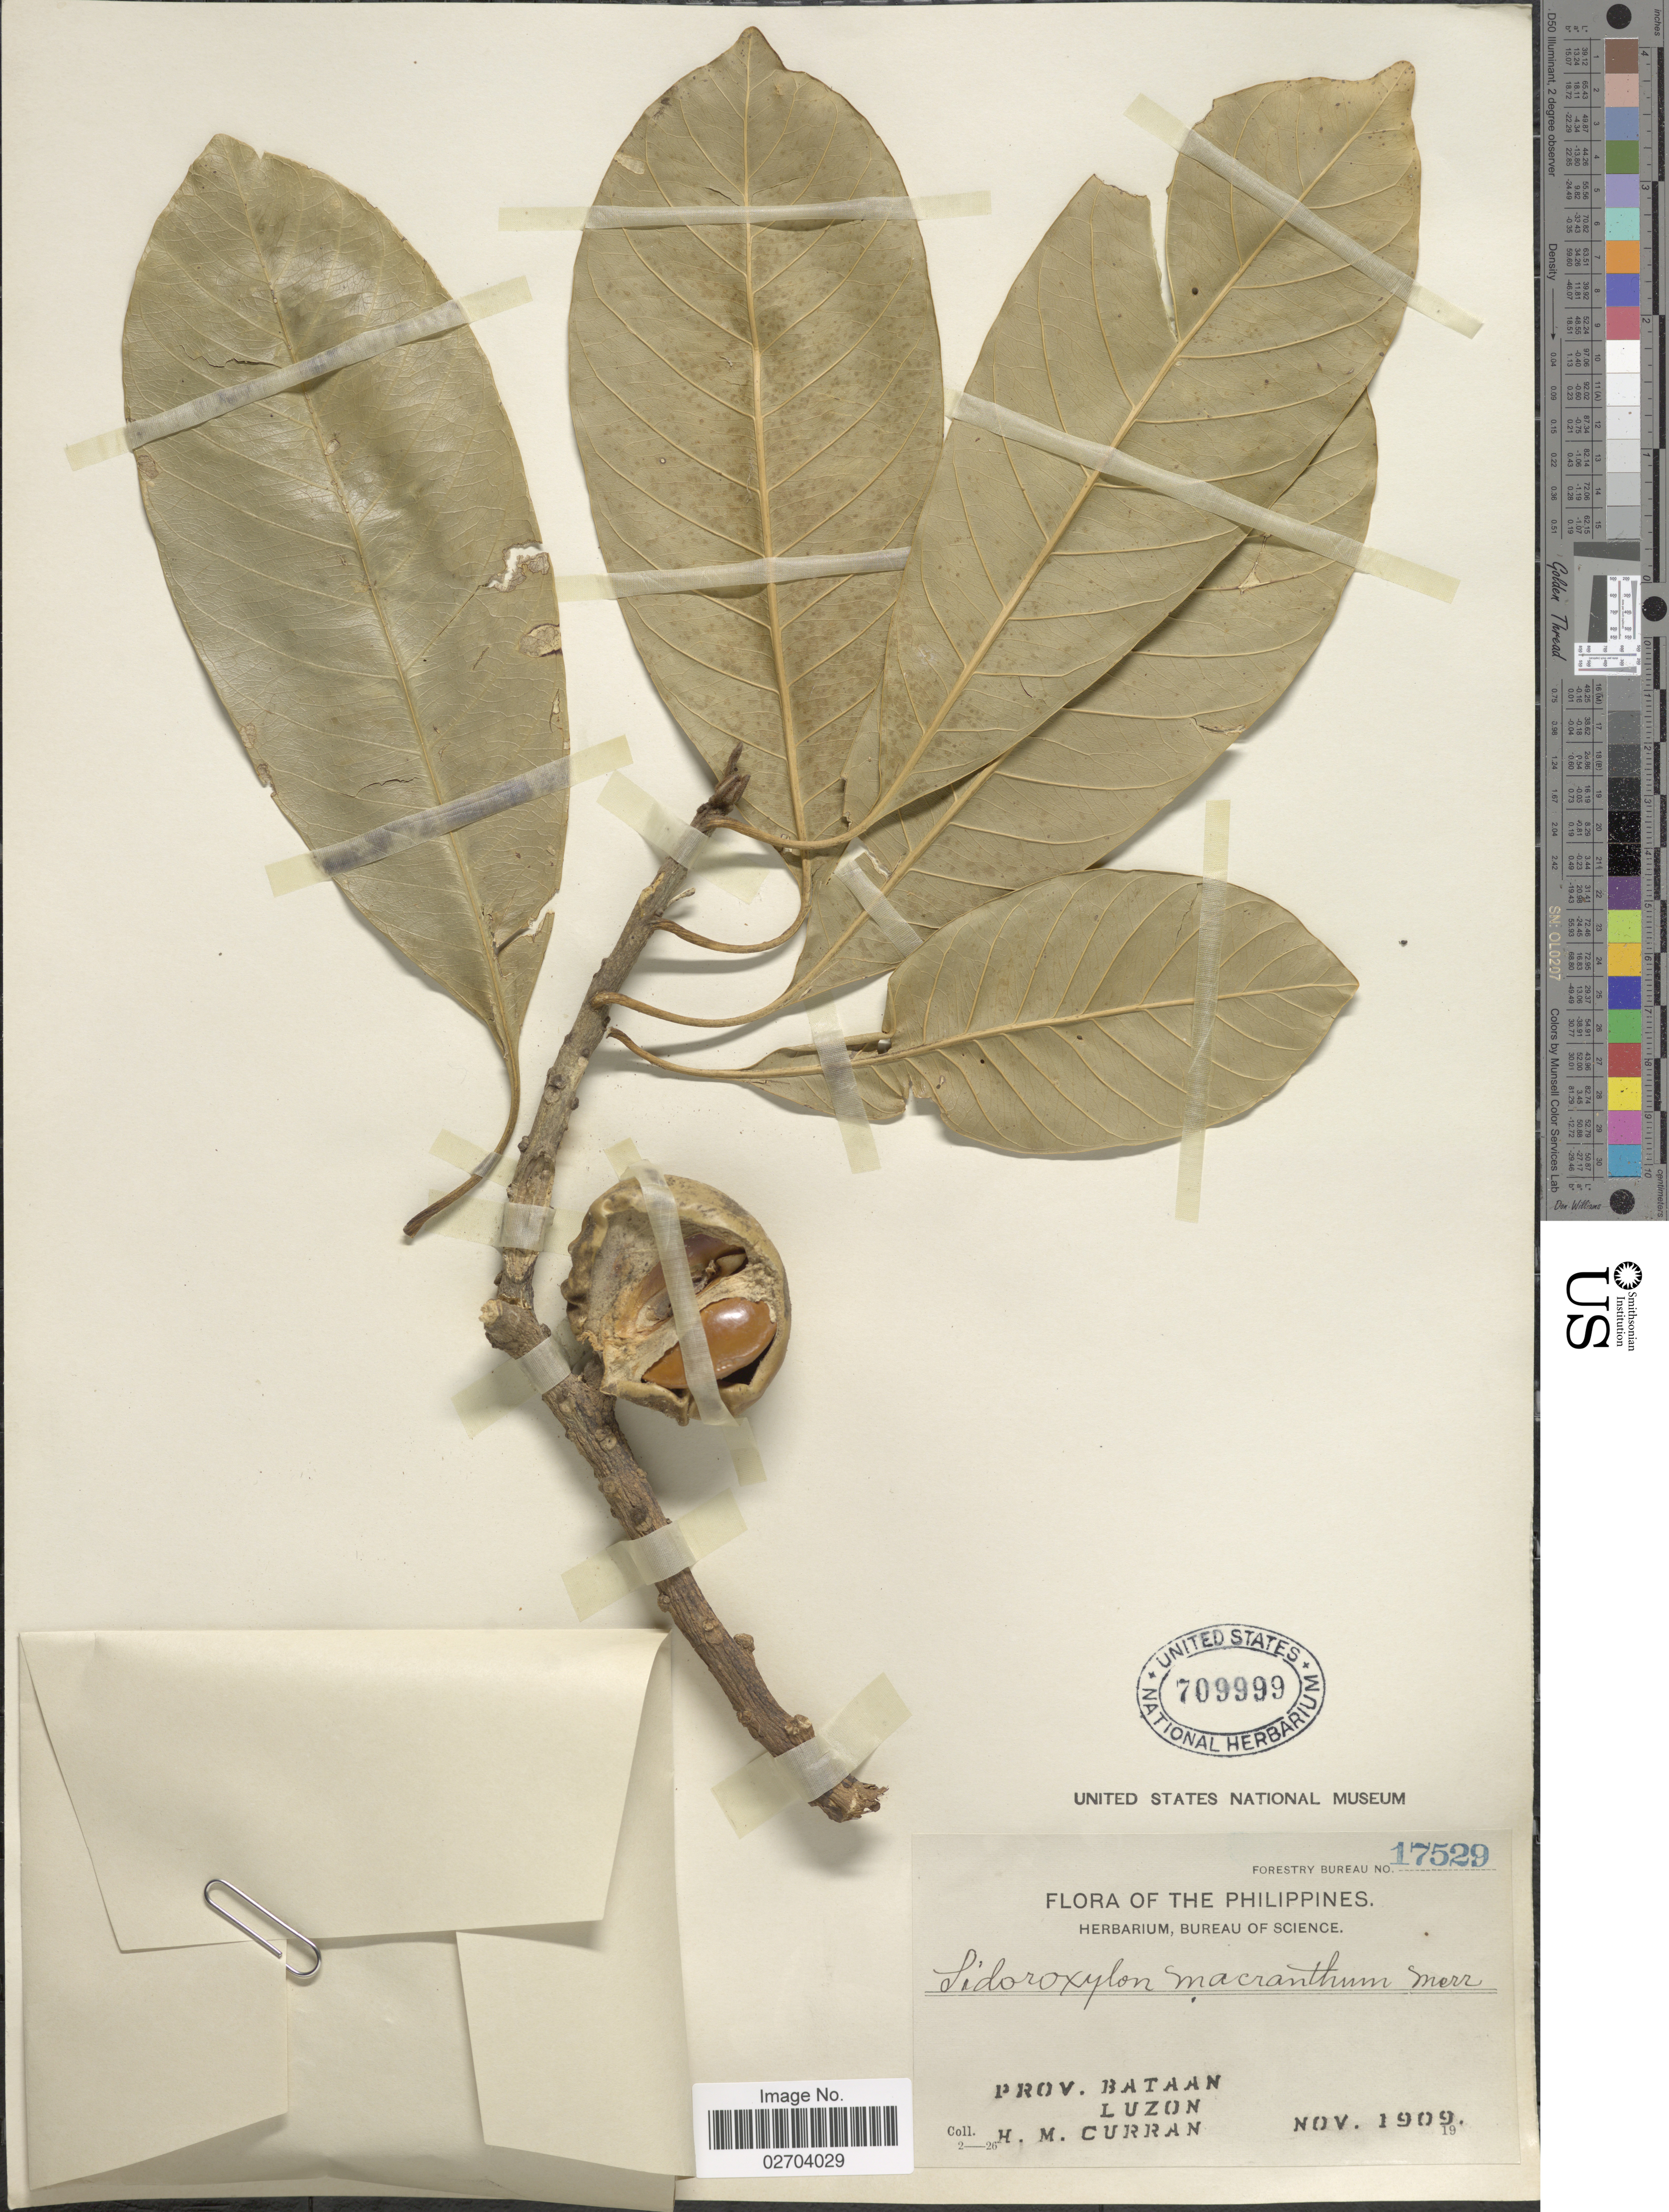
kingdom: Plantae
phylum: Tracheophyta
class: Magnoliopsida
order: Ericales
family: Sapotaceae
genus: Sideroxylon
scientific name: Sideroxylon macranthum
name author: Merr.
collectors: H. M. Curran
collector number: Forestry Bureau 17529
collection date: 1909-11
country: Philippines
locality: Prov. Bataan. Luzon.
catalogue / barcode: US 709999